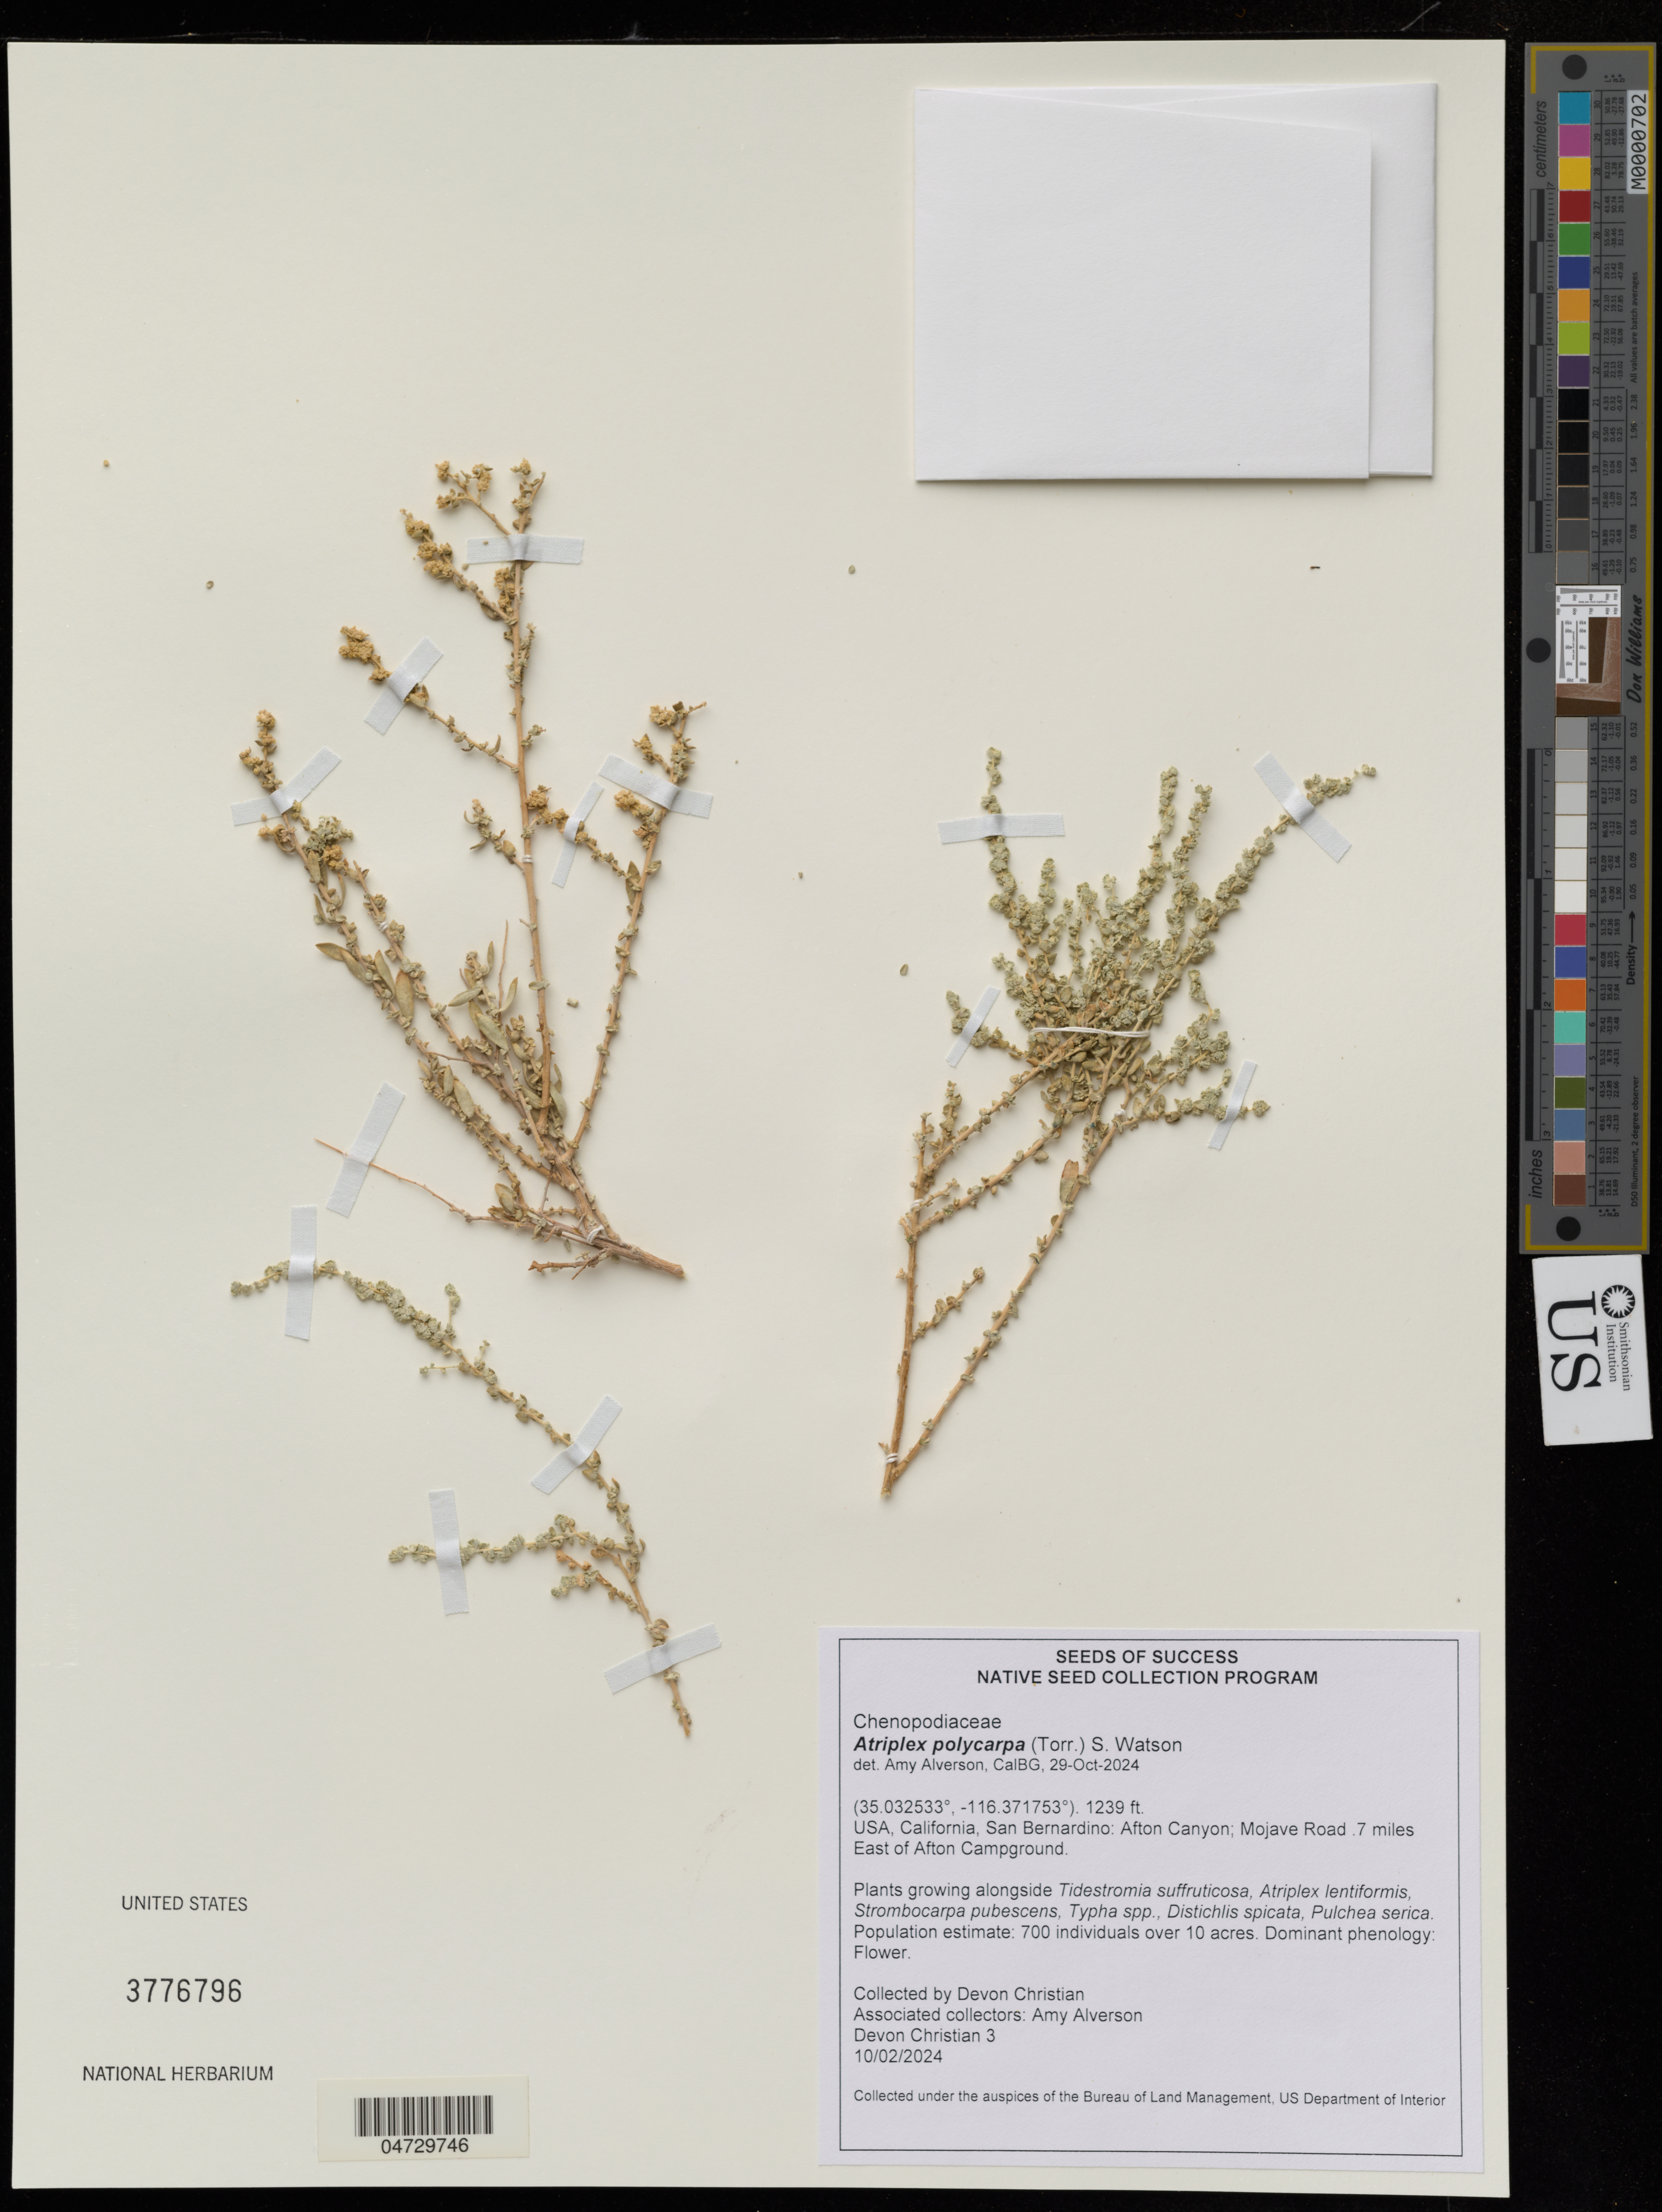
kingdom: Plantae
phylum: Tracheophyta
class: Magnoliopsida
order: Caryophyllales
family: Amaranthaceae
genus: Atriplex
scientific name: Atriplex polycarpa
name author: (Torr.) S. Watson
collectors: D. Christian & A. Alverson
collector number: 3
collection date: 2024-02-10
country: United States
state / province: California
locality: San Bernardino: Afton Canyon; Mojave Road. 7 miles East of Afton Campground.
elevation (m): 378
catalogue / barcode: US 3776496